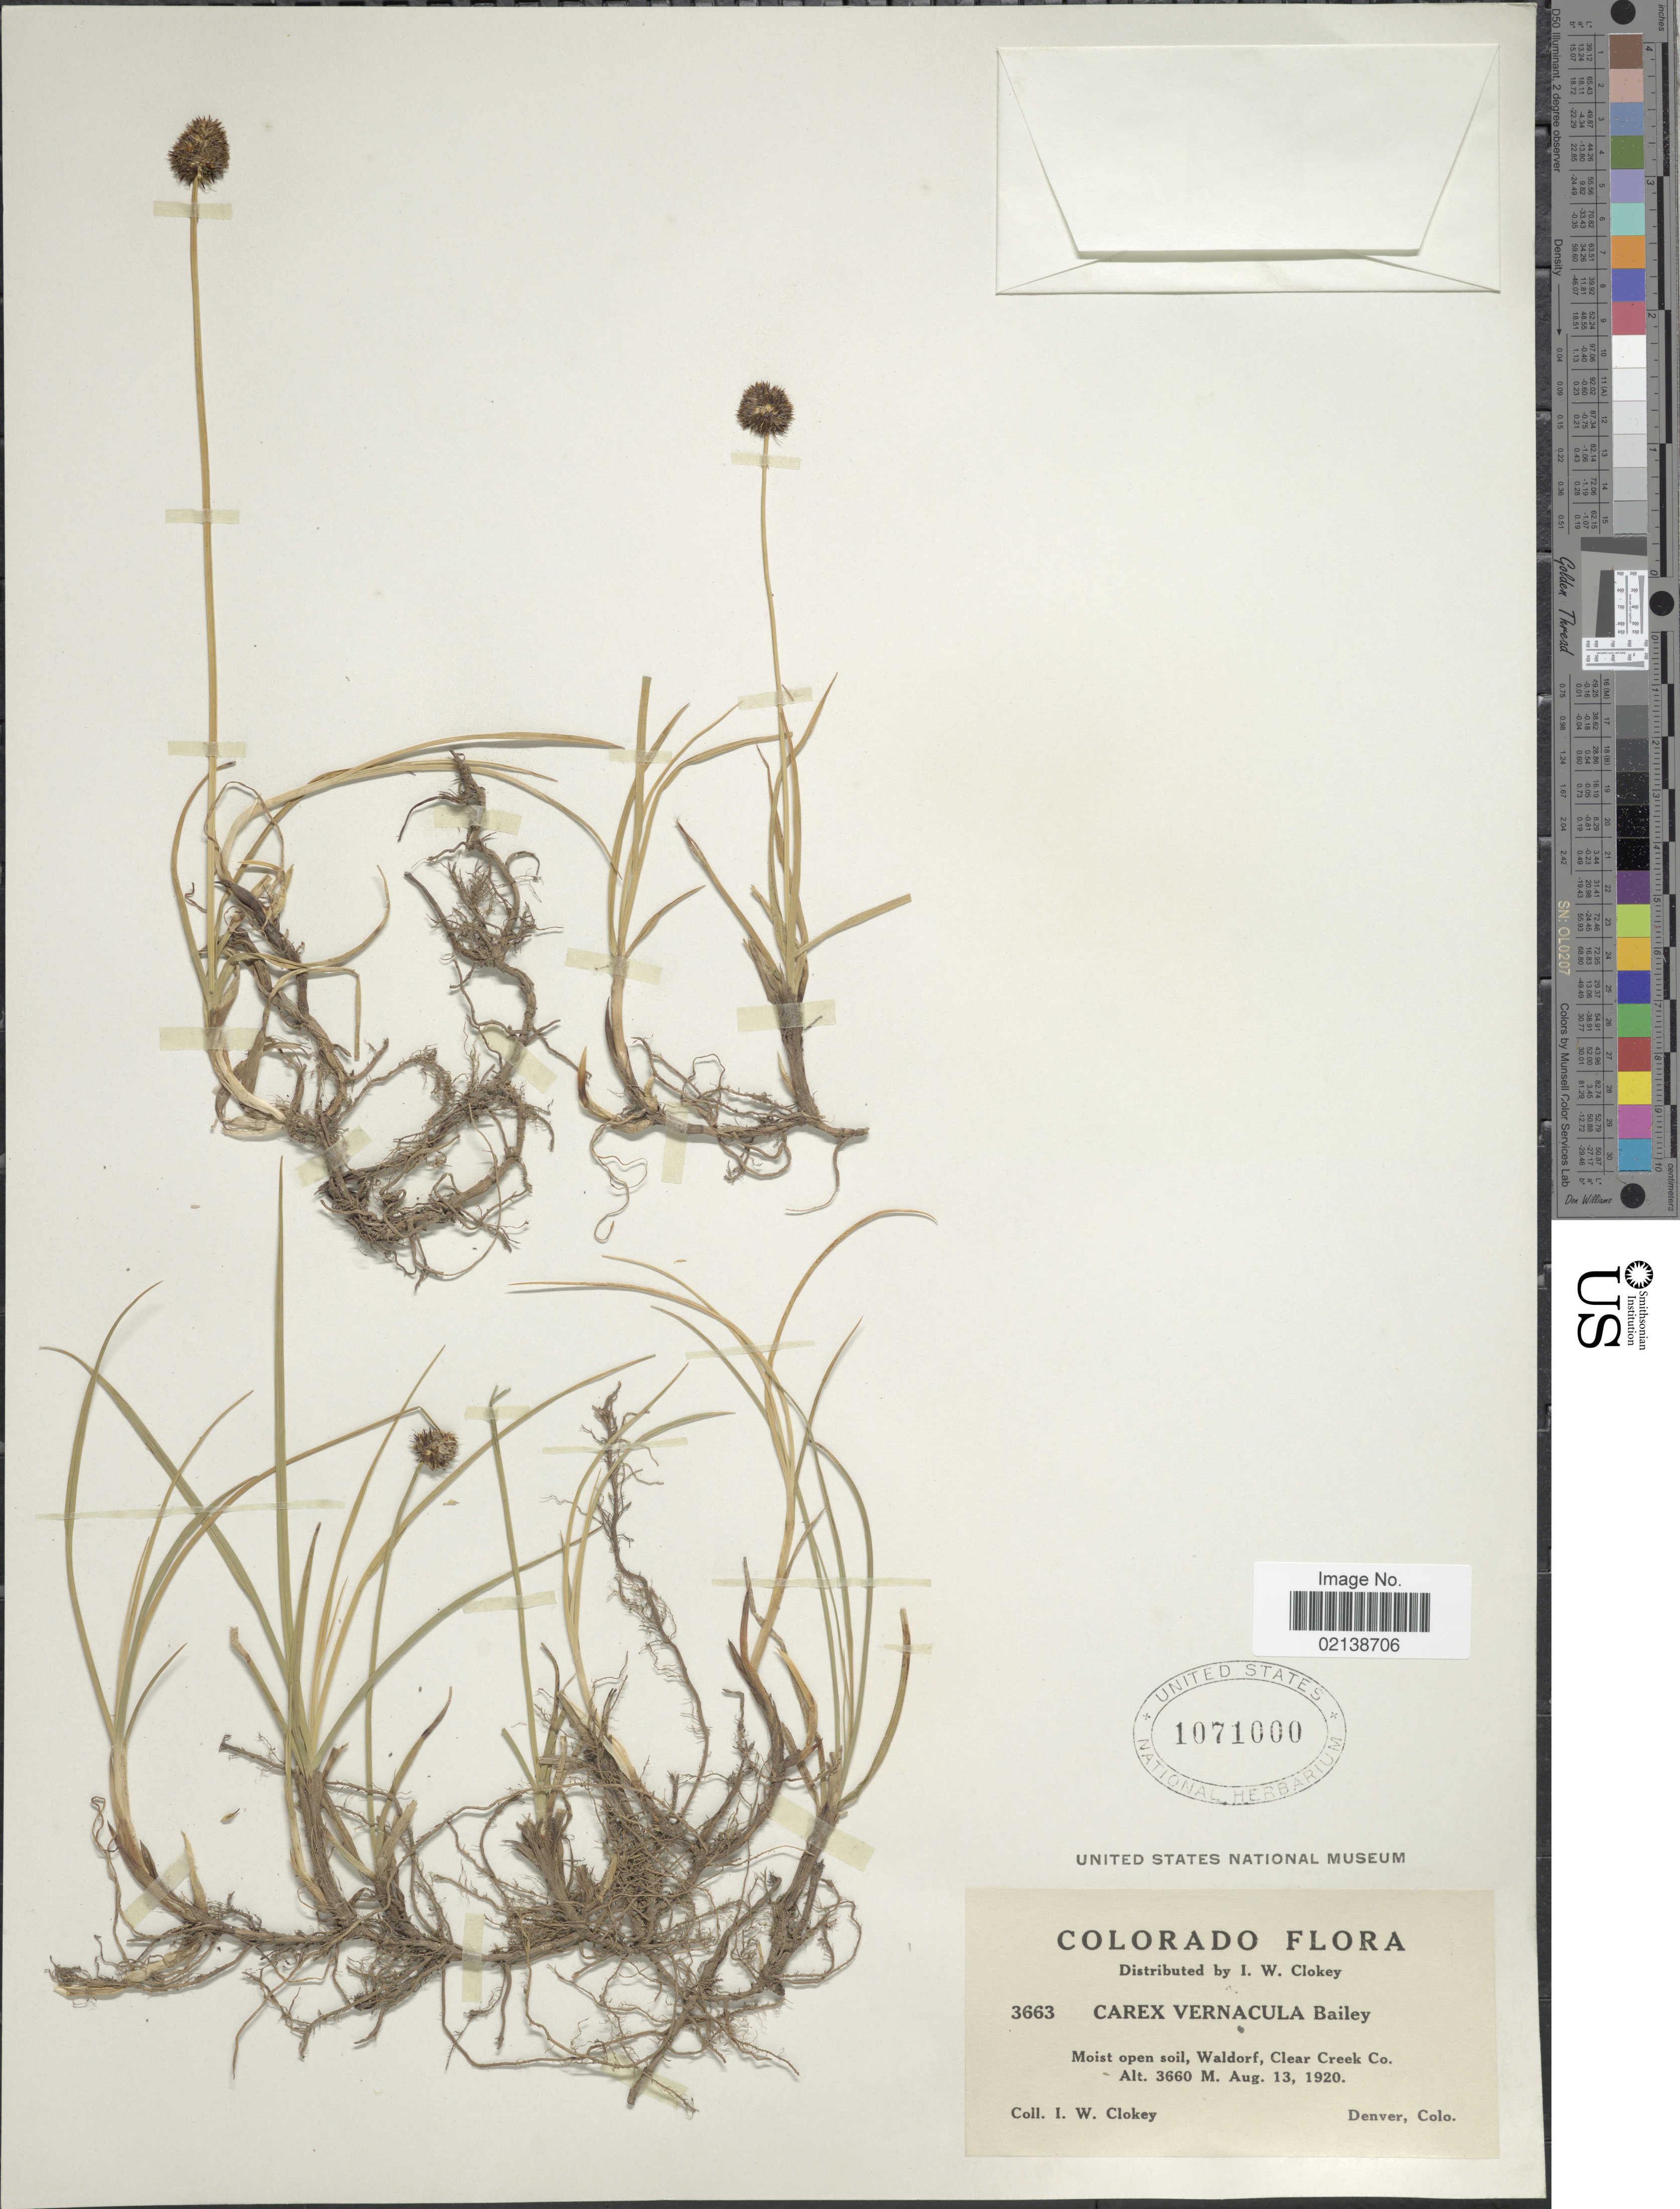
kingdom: Plantae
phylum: Tracheophyta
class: Liliopsida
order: Poales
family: Cyperaceae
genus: Carex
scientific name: Carex vernacula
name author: L.H. Bailey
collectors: I. W. Clokey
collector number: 3663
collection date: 1920-08-13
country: United States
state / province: Colorado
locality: Moist open soil, Waldorf, Clear Creek Co.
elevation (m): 3660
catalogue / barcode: US 1071000